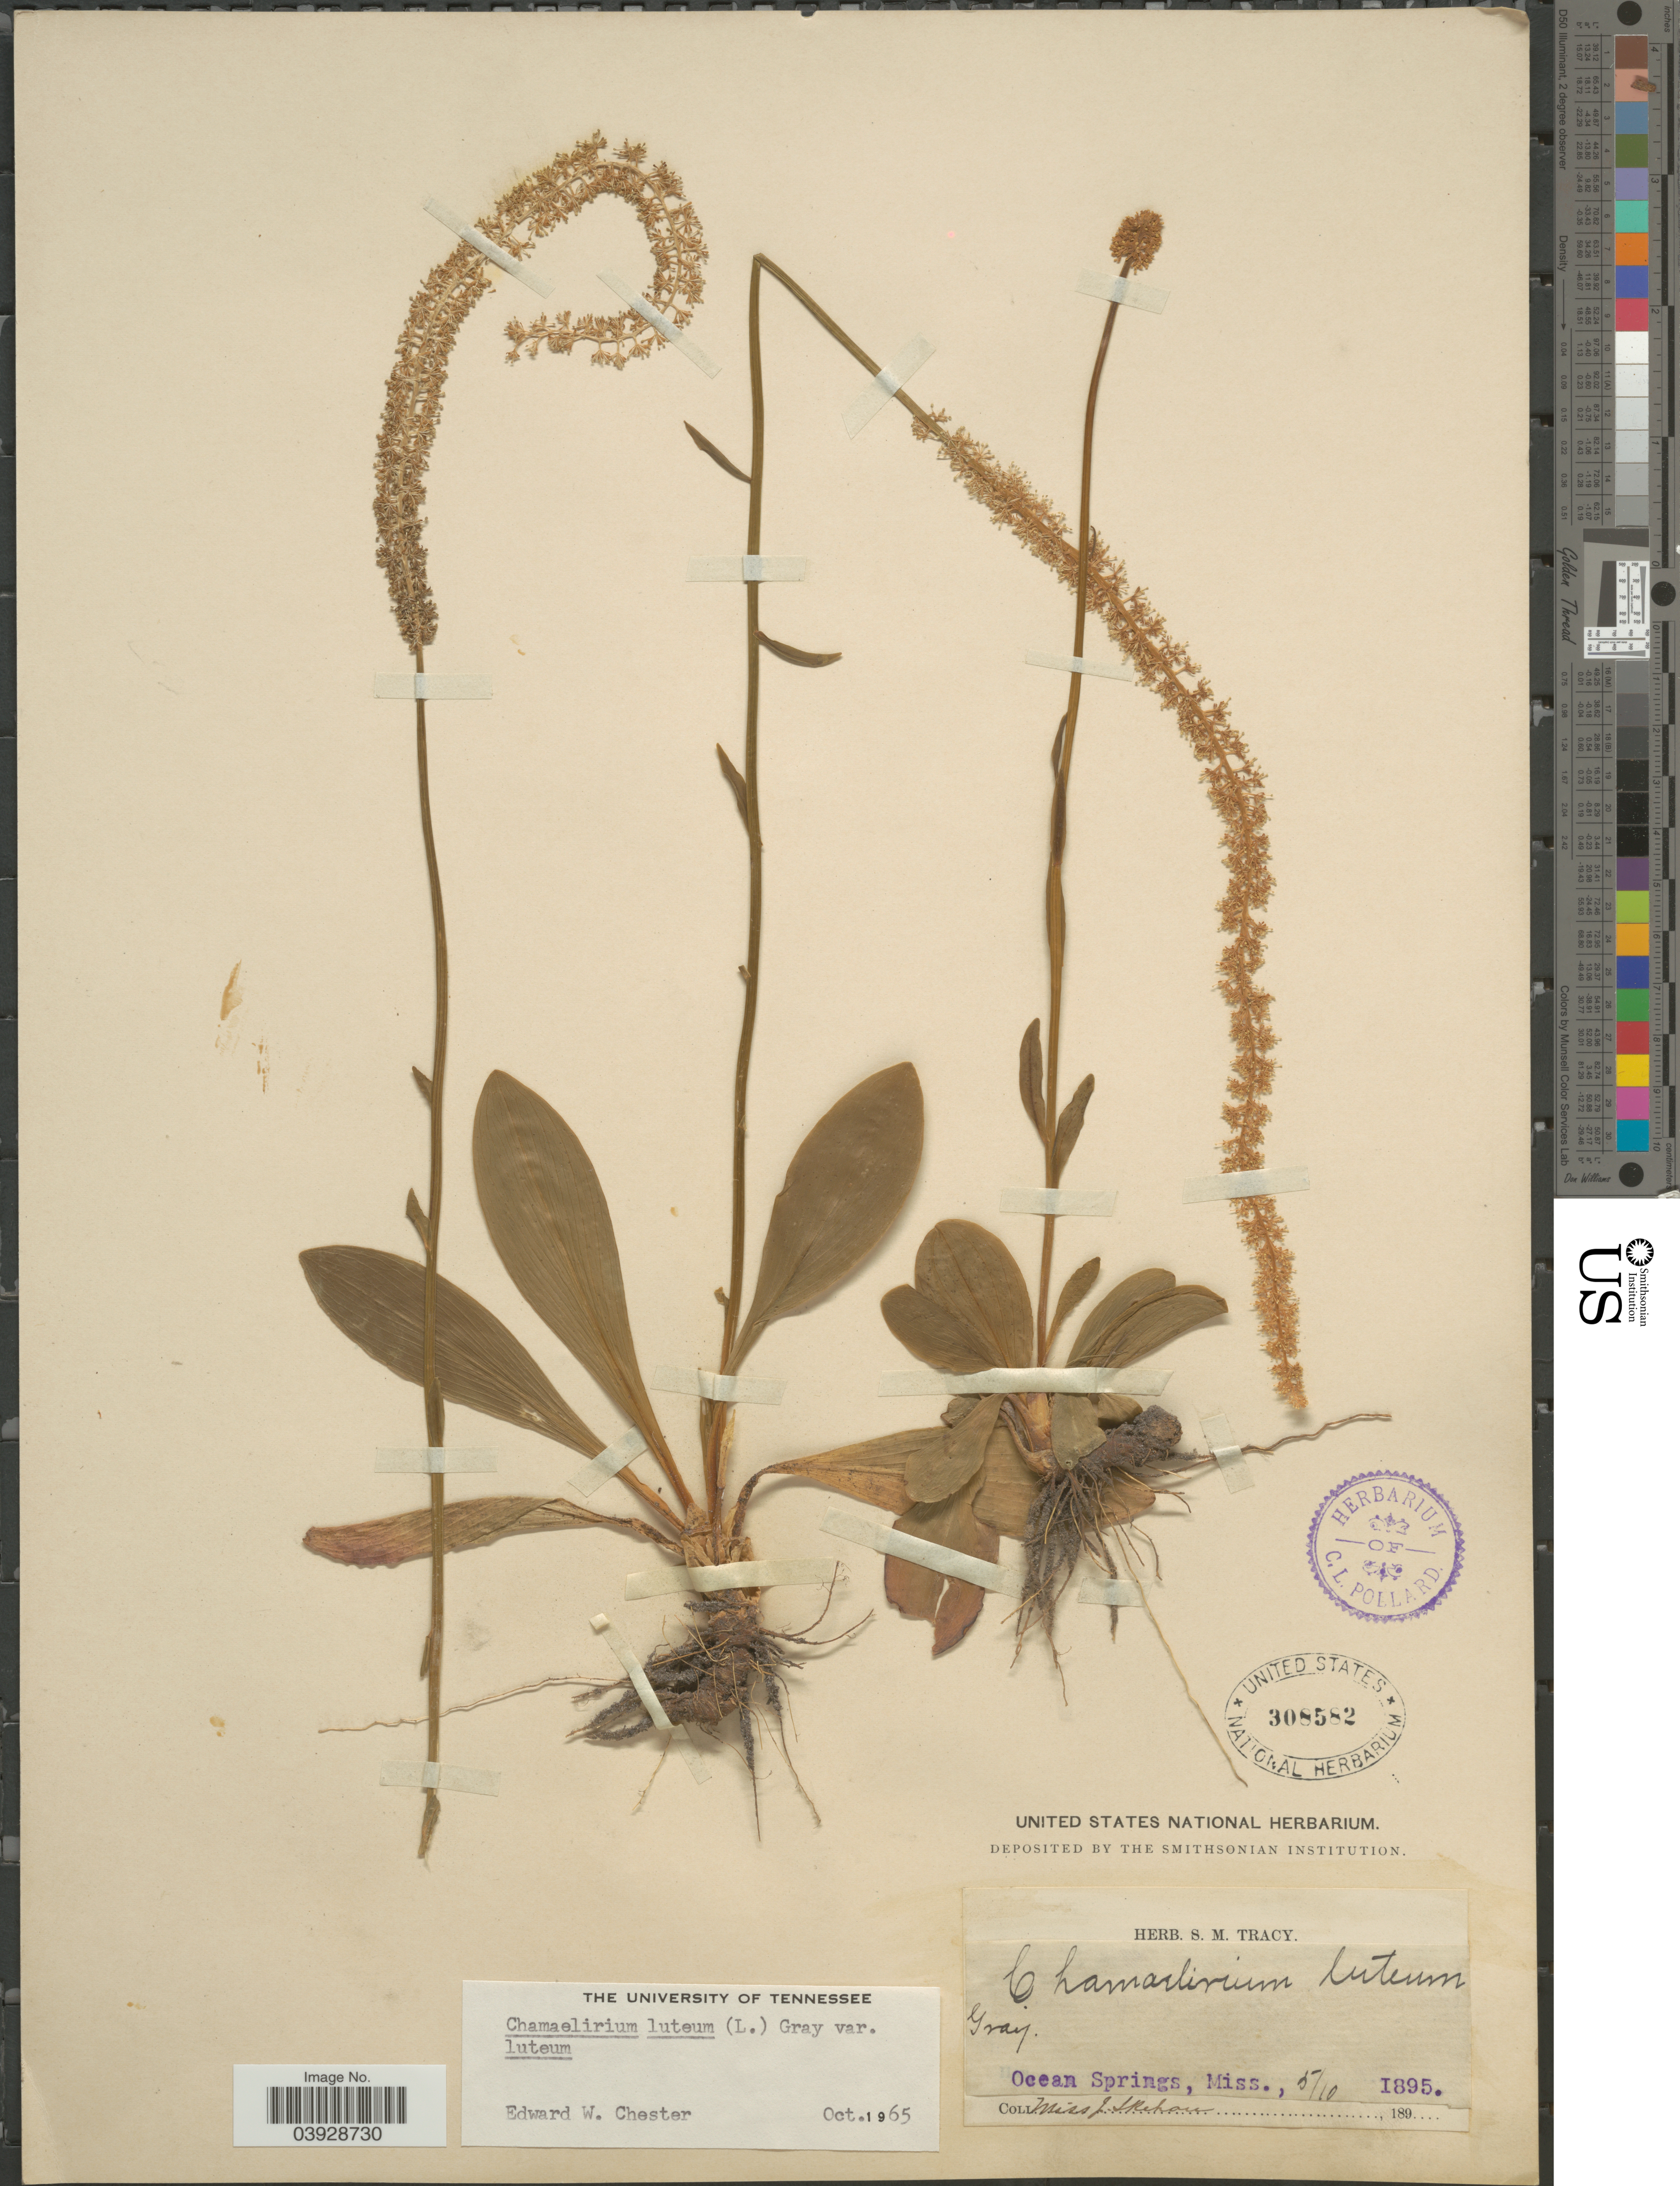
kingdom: Plantae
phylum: Tracheophyta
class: Liliopsida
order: Liliales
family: Melanthiaceae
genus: Chamaelirium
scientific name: Chamaelirium luteum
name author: (L.) A. Gray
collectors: J. Skehan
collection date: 1895-05-10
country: United States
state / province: Mississippi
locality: Ocean Springs.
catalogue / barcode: US 308582